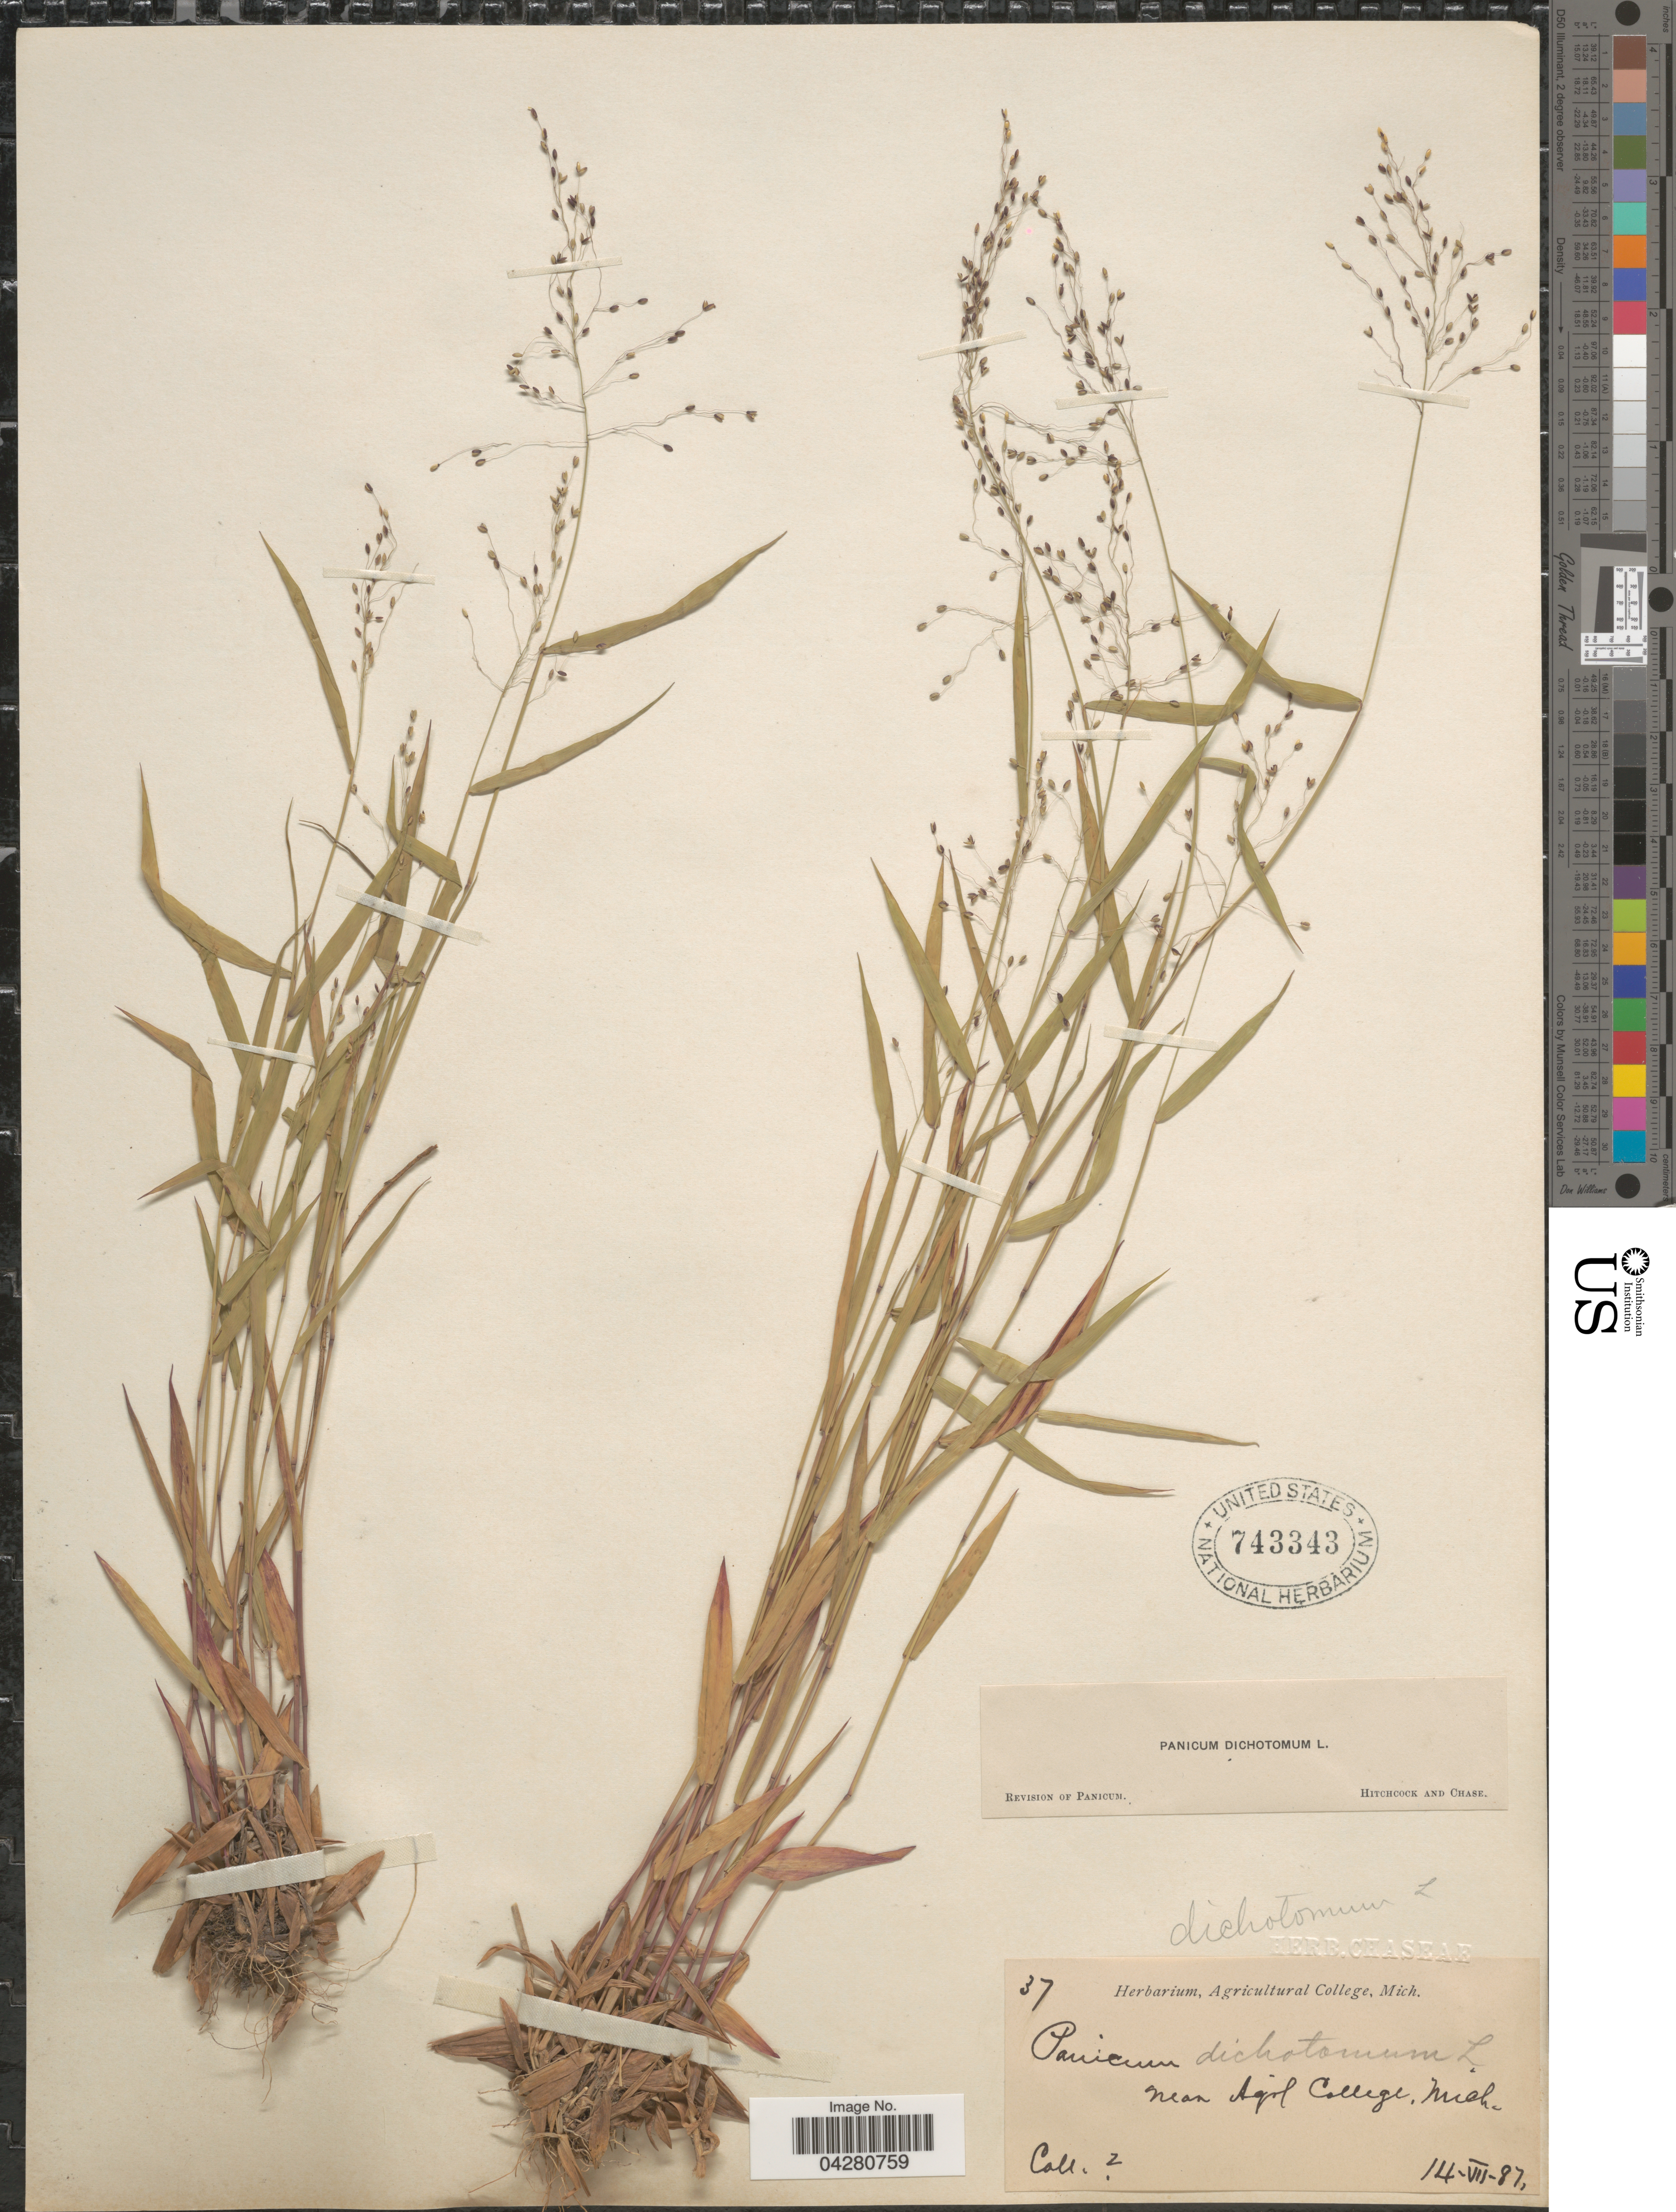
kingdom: Plantae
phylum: Tracheophyta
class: Liliopsida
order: Poales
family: Poaceae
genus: Dichanthelium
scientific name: Dichanthelium dichotomum var. dichotomum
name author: (L.) Gould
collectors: ex herb. Agricultural College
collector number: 37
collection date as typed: Transcribed d/m/y: 14/7/87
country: United States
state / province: Michigan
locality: Near Agr'l College.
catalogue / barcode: US 743343